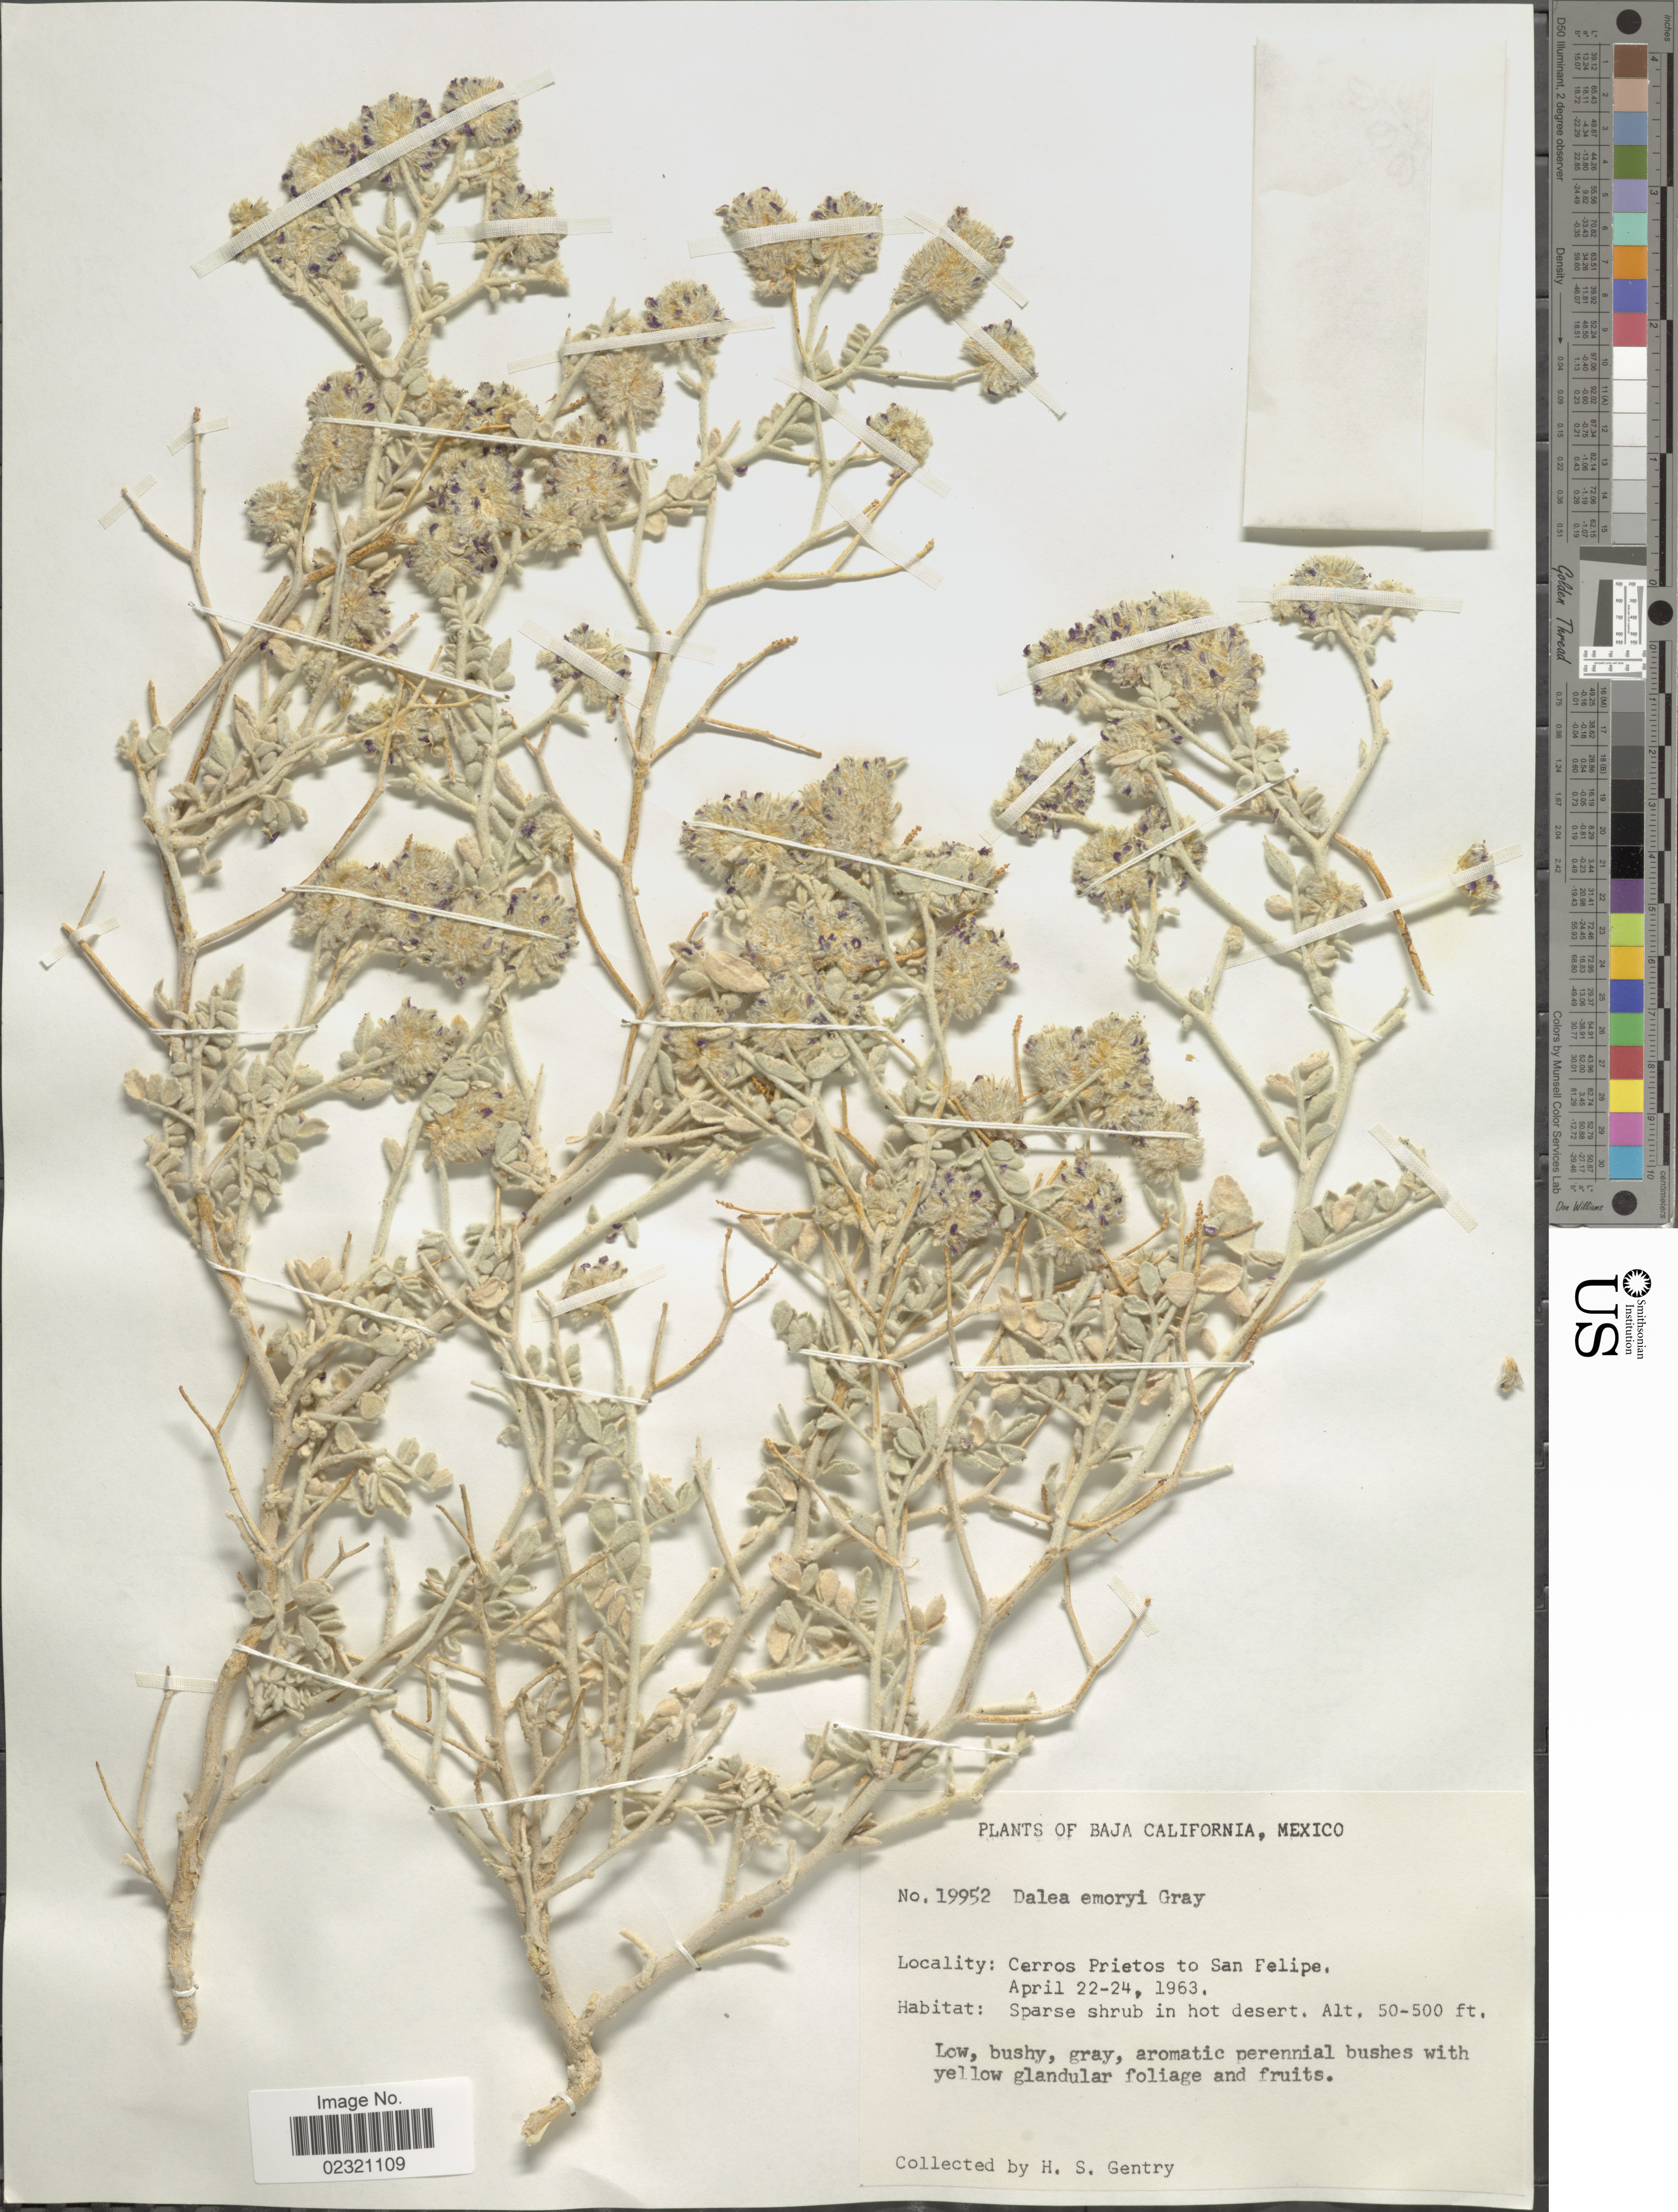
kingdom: Plantae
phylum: Tracheophyta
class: Magnoliopsida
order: Fabales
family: Fabaceae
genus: Psorothamnus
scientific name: Psorothamnus emoryi var. emoryi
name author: (A. Gray) Rydb.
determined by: Strong, M. T., (US), Smithsonian Institution - National Museum of Natural History (UNITED STATES)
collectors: H. S. Gentry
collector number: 19952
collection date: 1963-04-22/1963-04-24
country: Mexico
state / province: Baja California Norte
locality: Cerros Prietos to San Felipe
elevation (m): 15